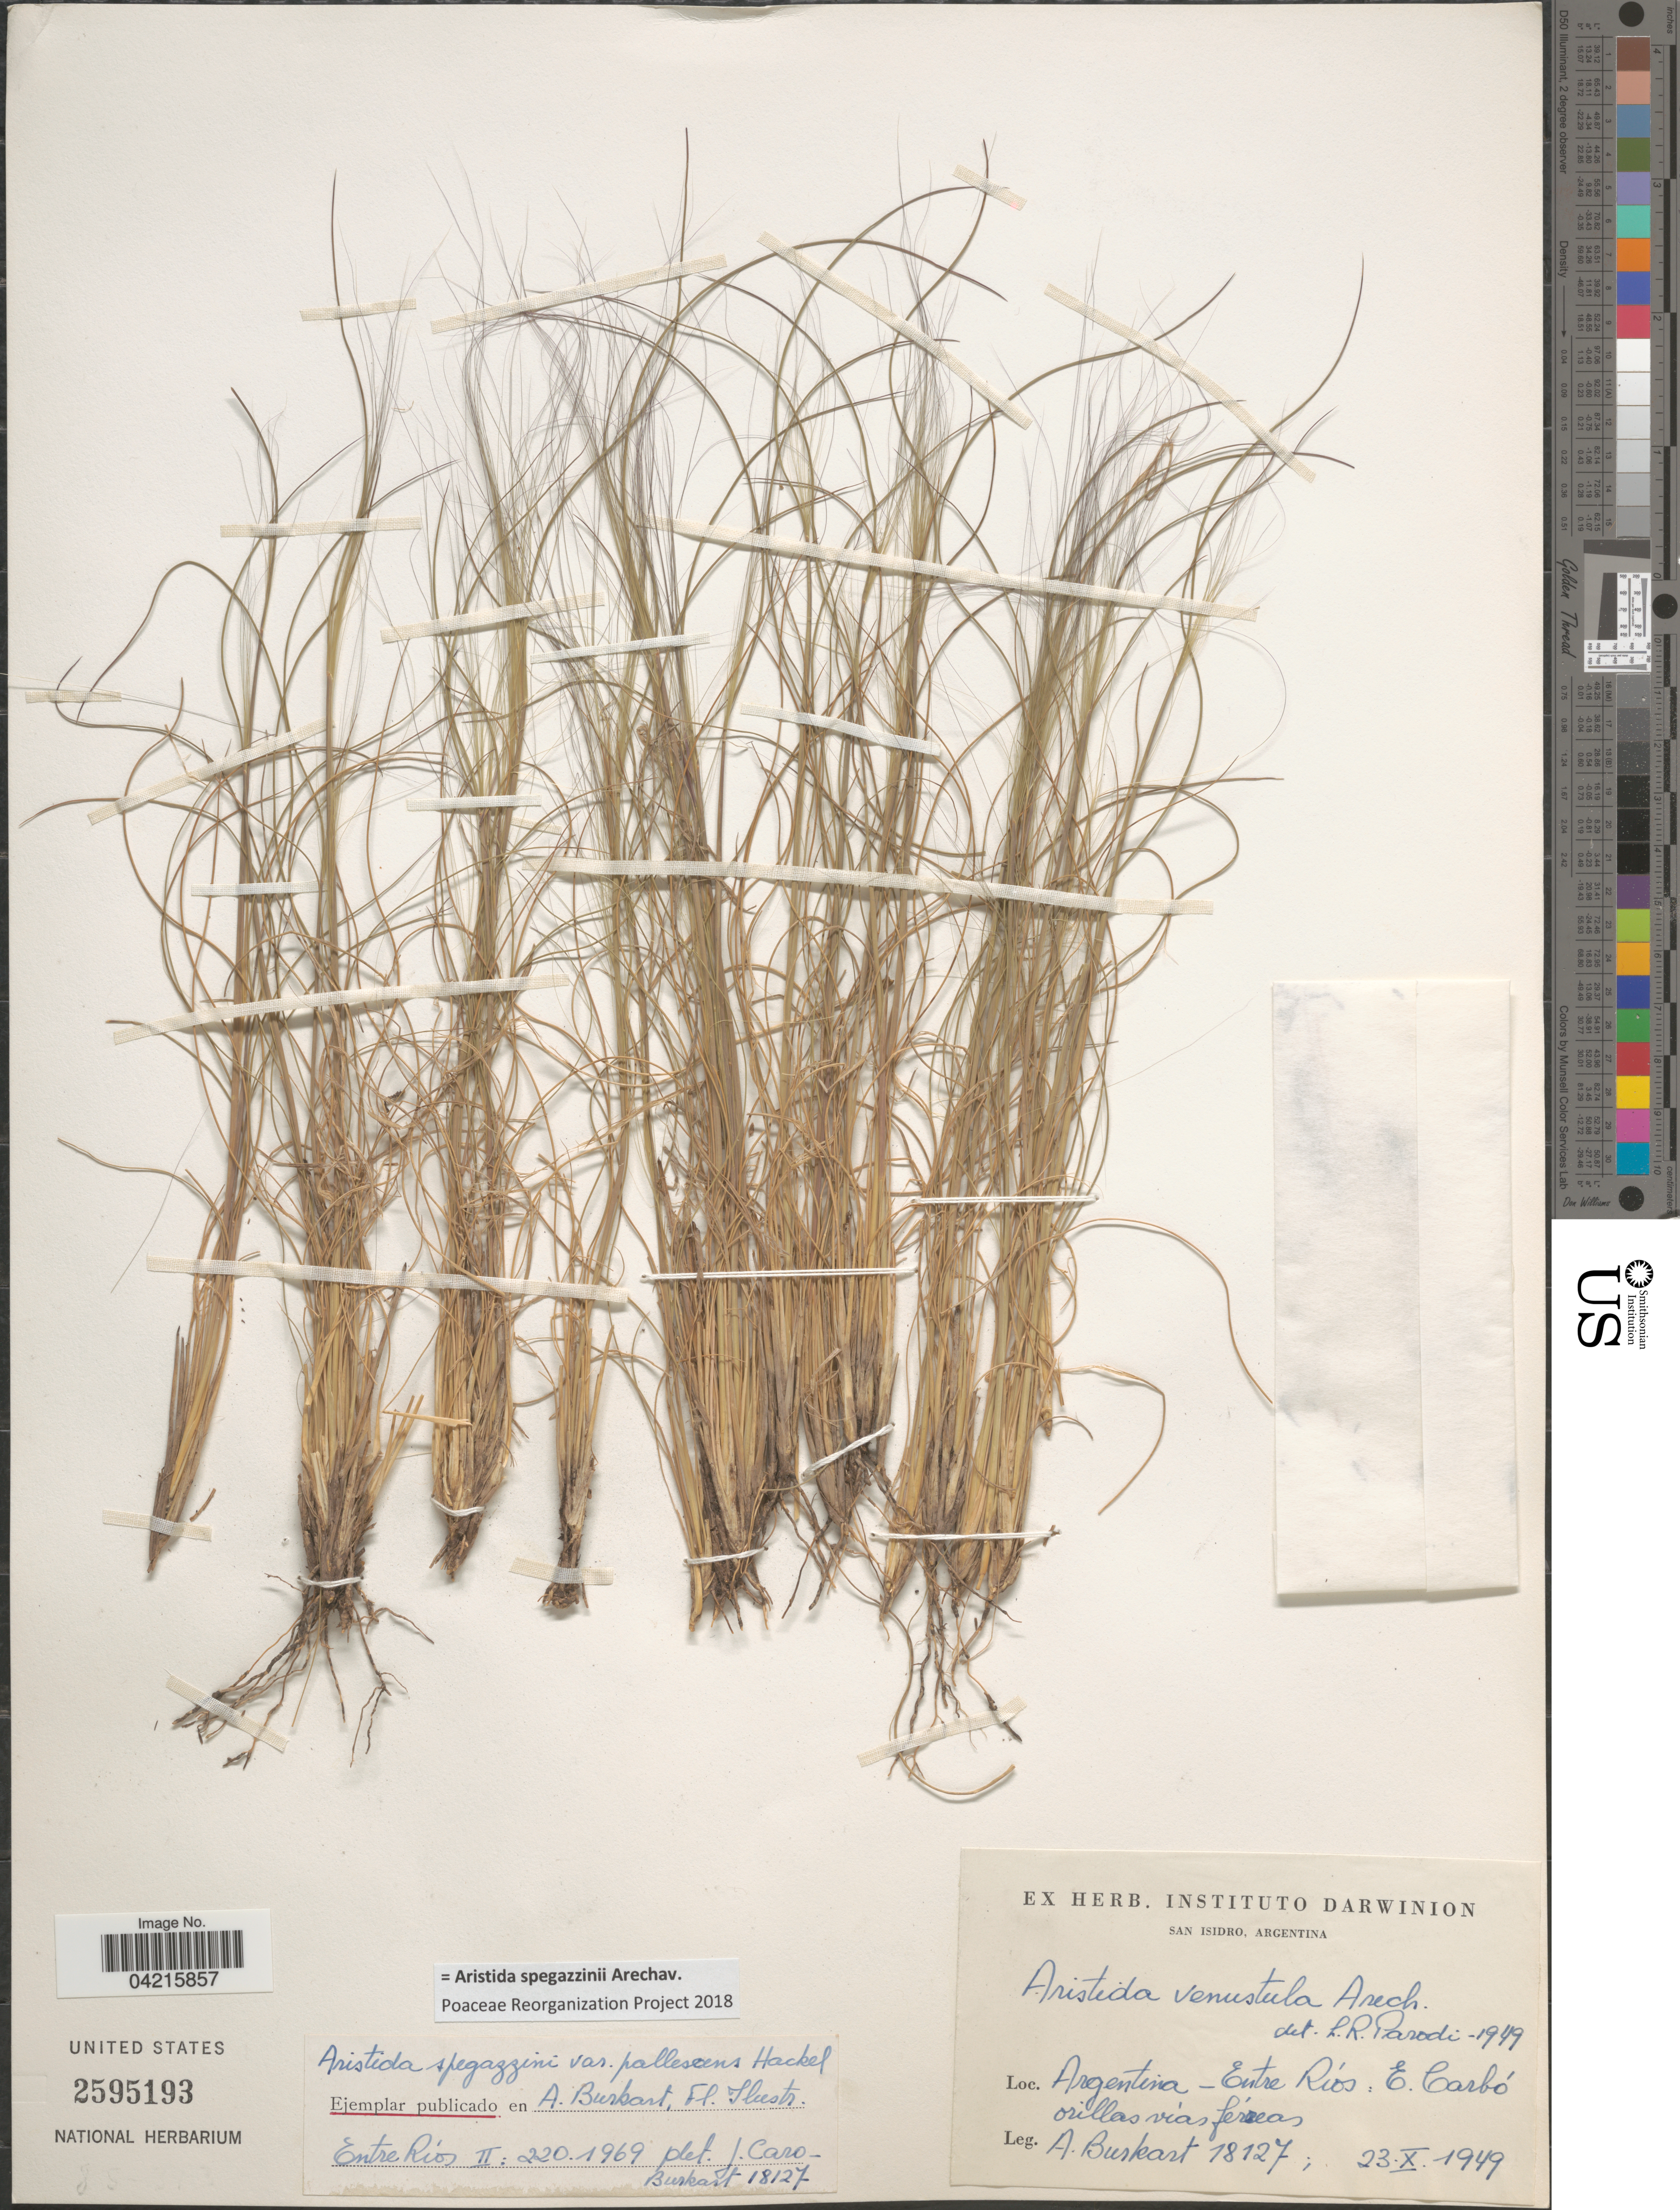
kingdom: Plantae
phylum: Tracheophyta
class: Liliopsida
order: Poales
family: Poaceae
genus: Aristida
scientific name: Aristida spegazzinii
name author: Arechav.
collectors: A. E. Burkart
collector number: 18127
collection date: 1949-10-23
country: Argentina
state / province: Entre Rios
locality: E. Carbó orillas vías férreas.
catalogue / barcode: US 2595193